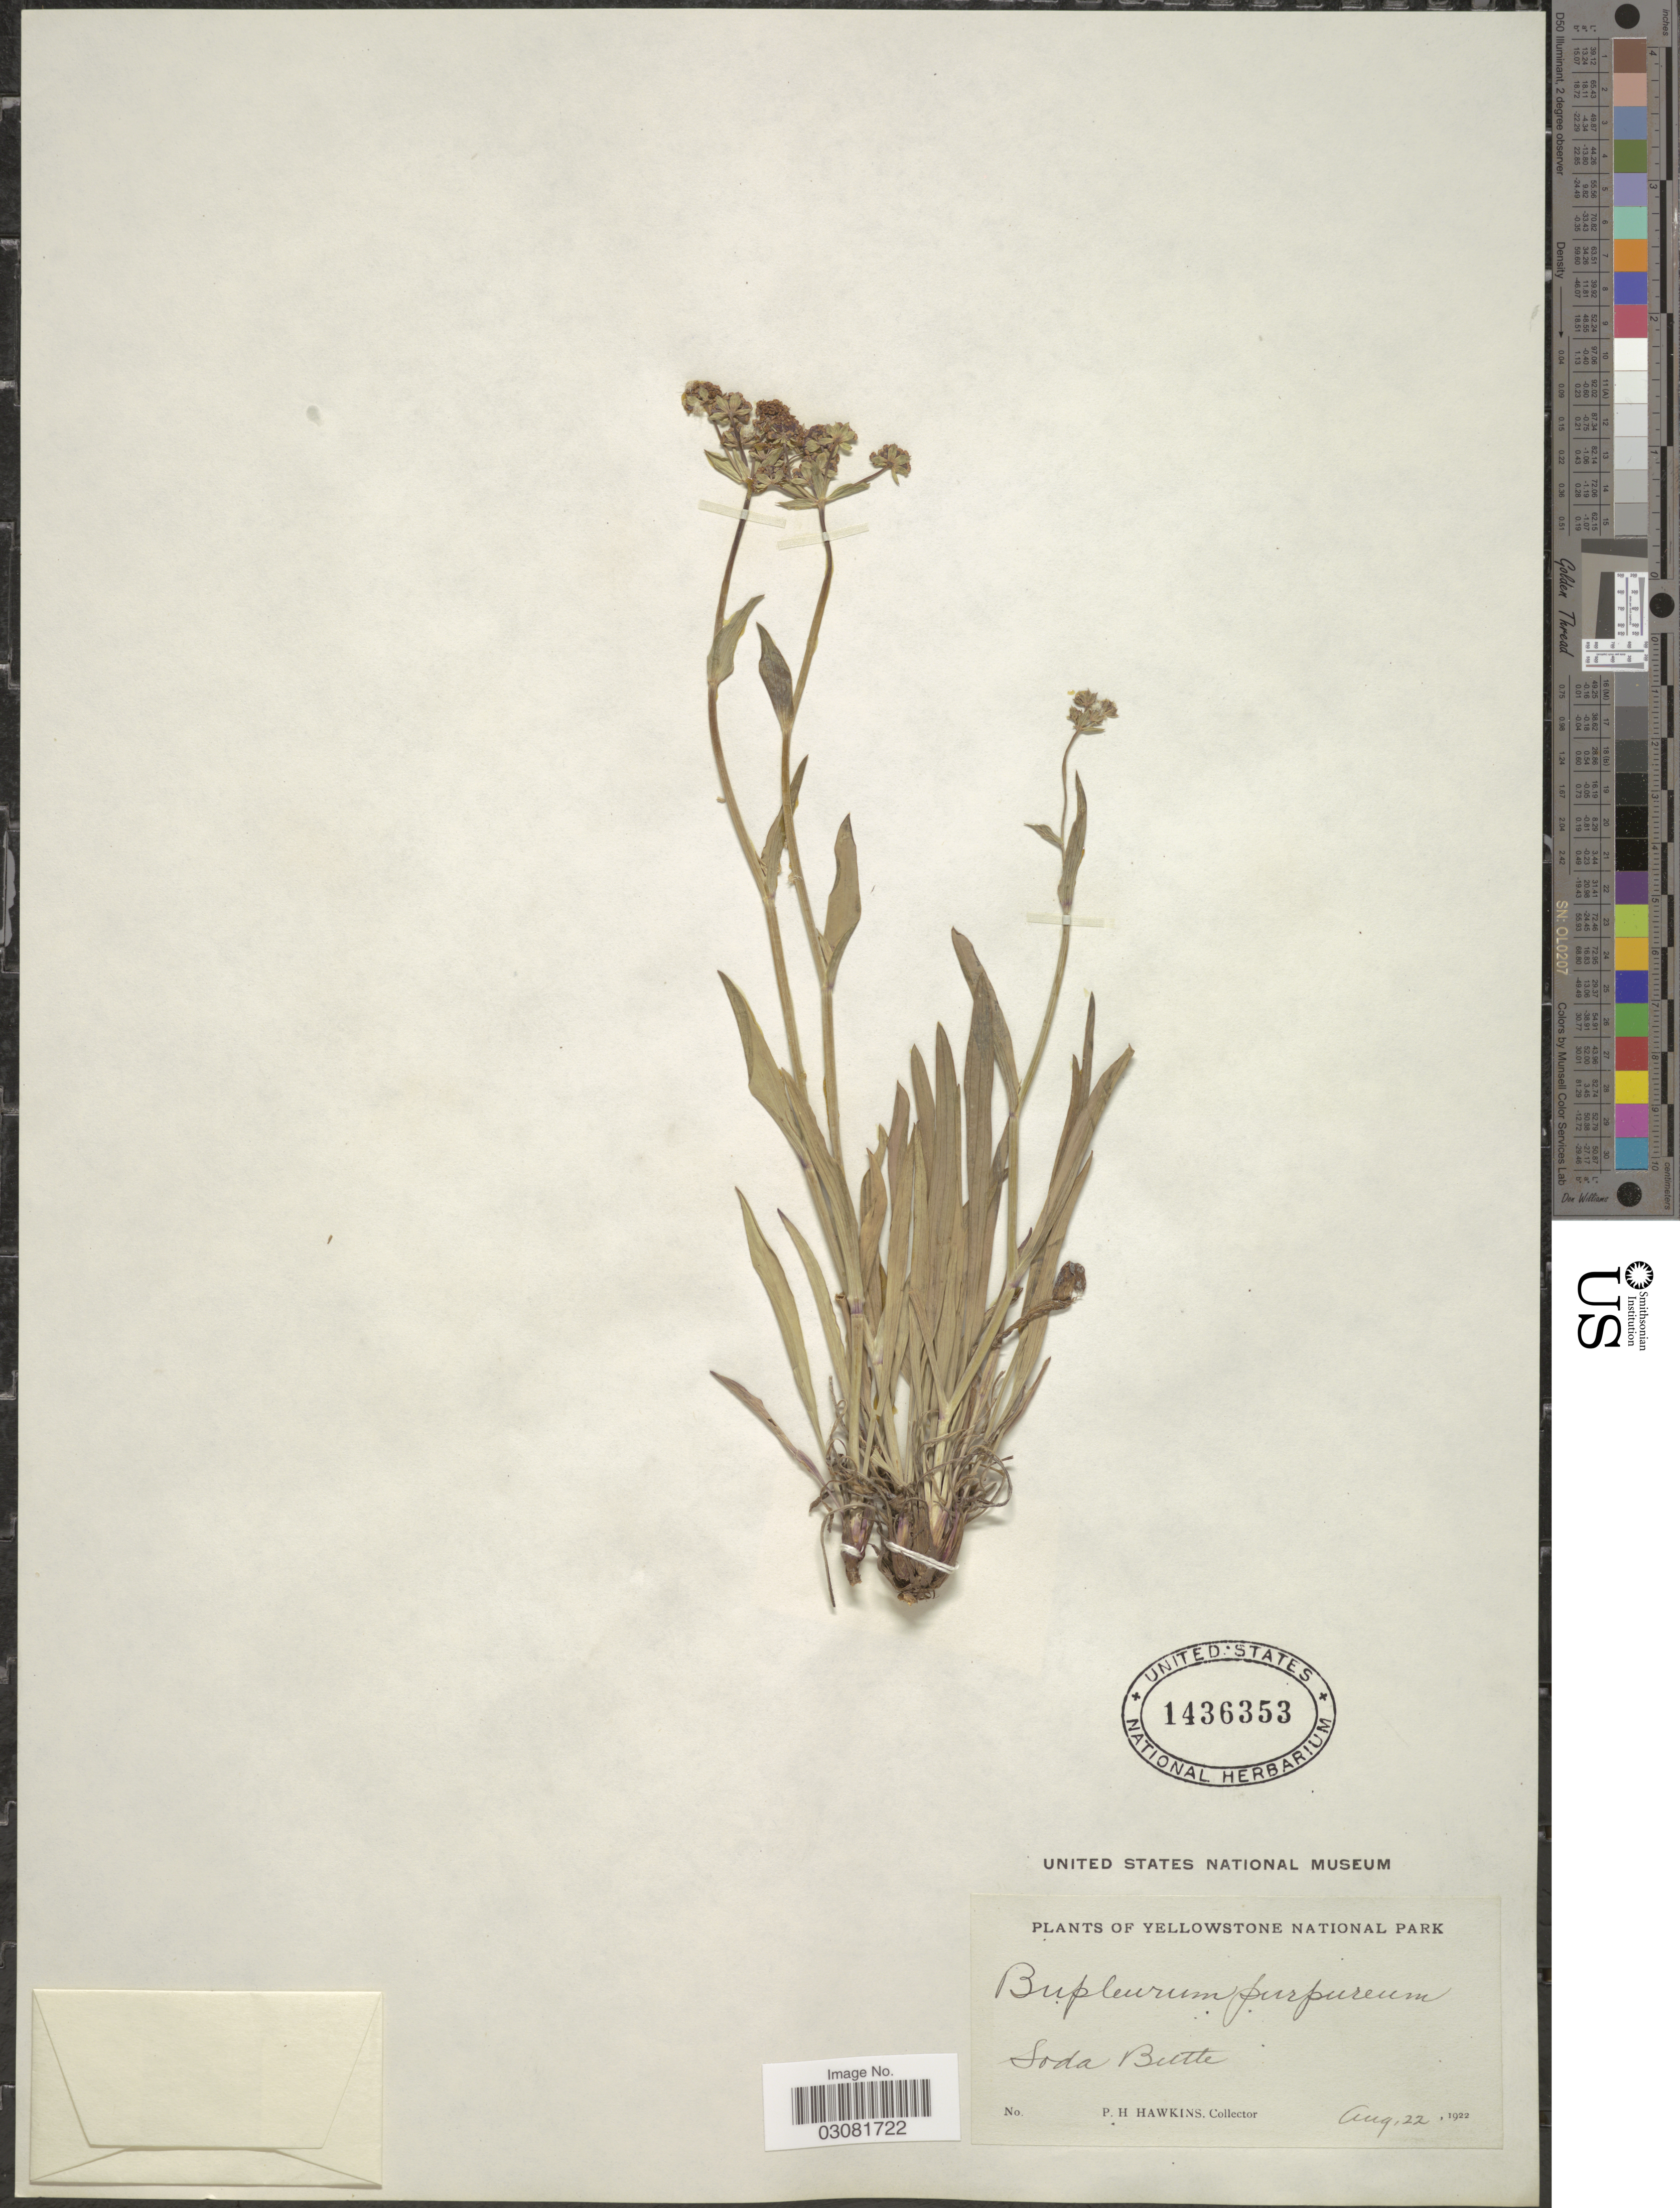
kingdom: Plantae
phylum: Tracheophyta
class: Magnoliopsida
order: Apiales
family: Apiaceae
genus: Bupleurum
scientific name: Bupleurum purpureum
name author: Blank.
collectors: P. Hawkins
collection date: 1922-08-22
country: United States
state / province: Wyoming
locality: Yellowstone National Park, Soda Butte.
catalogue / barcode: US 1436353